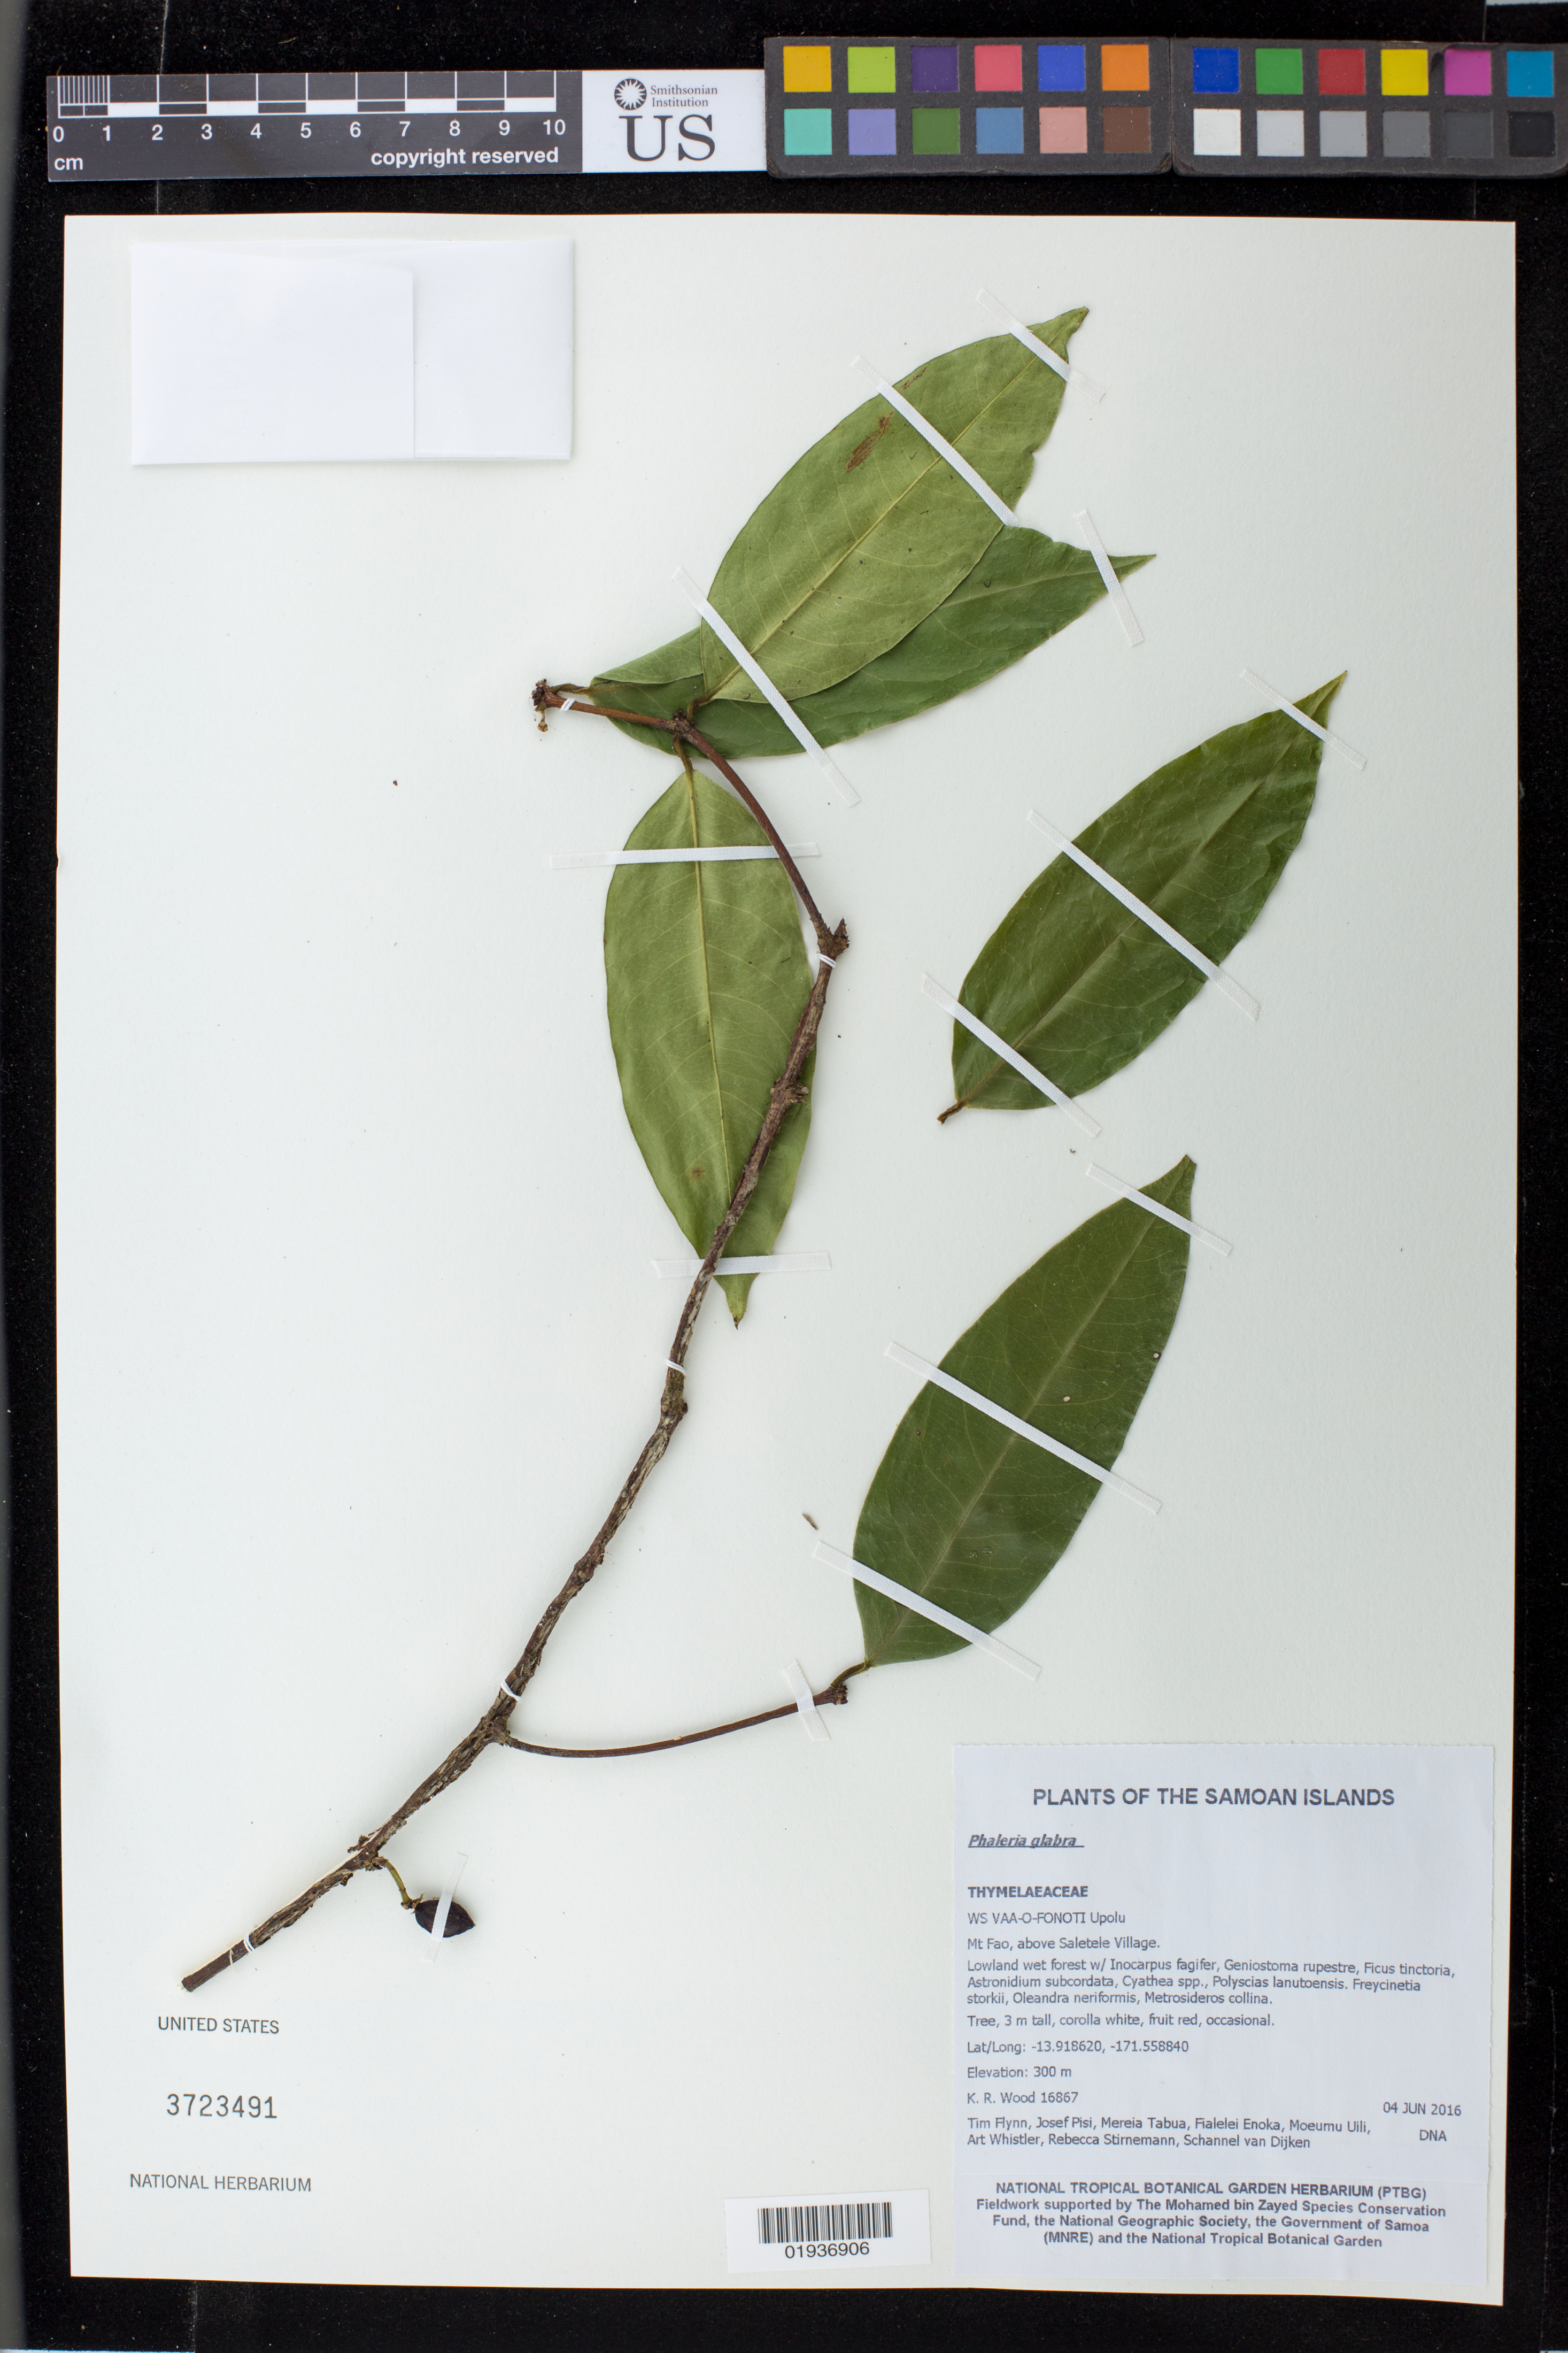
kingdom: Plantae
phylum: Tracheophyta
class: Magnoliopsida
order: Malvales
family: Thymelaeaceae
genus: Phaleria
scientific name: Phaleria glabra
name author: (Turrill) Domke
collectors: K. R. Wood, T. W. Flynn, J. Pisi, M. Tabua, F. Enoka, M. Uili, A. Whistler & R. Stirnemann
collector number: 16867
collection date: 2016-06-04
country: Samoa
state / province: Atua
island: Upolu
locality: Upolu, Mt. Fao, above Saletele Village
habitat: Lowland wet forest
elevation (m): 300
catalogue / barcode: US 3723491